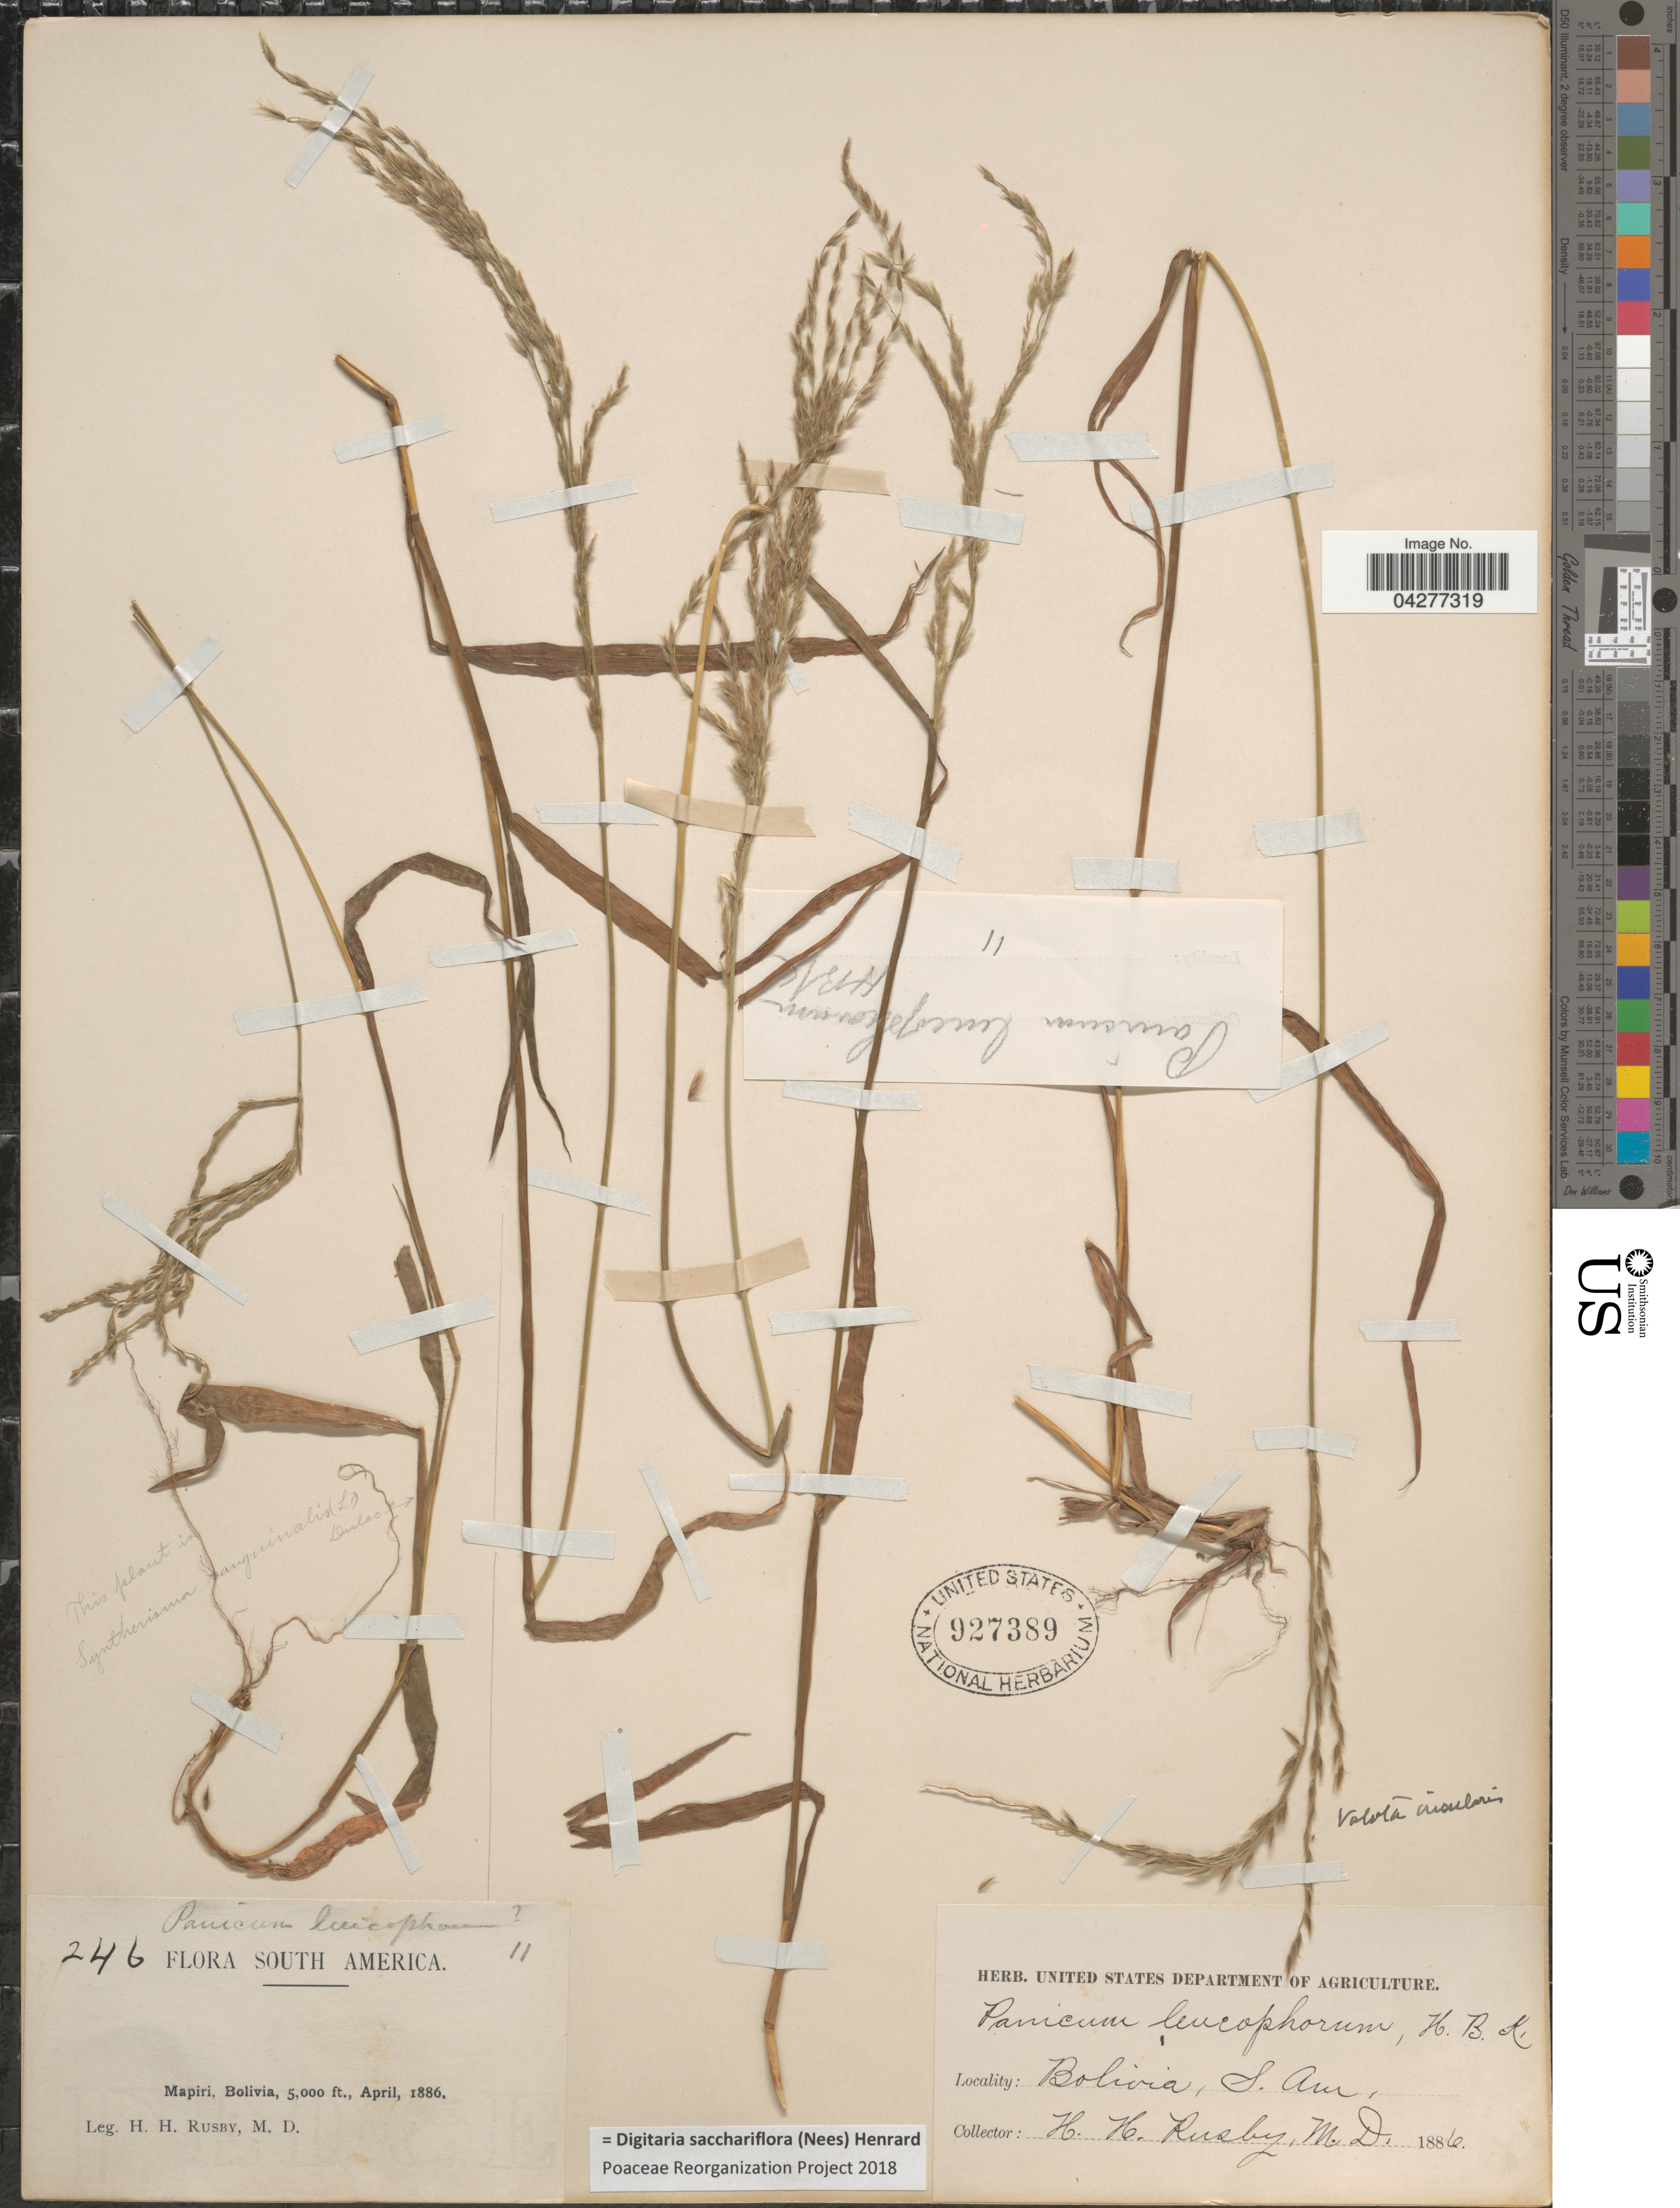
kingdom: Plantae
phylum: Tracheophyta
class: Liliopsida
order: Poales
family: Poaceae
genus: Digitaria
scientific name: Digitaria sacchariflora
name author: (Nees) Henr.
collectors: H. H. Rusby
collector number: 246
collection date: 1886-04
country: Bolivia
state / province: La Páz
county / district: Larecaja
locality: Mapiri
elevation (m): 1524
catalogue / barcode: US 927389